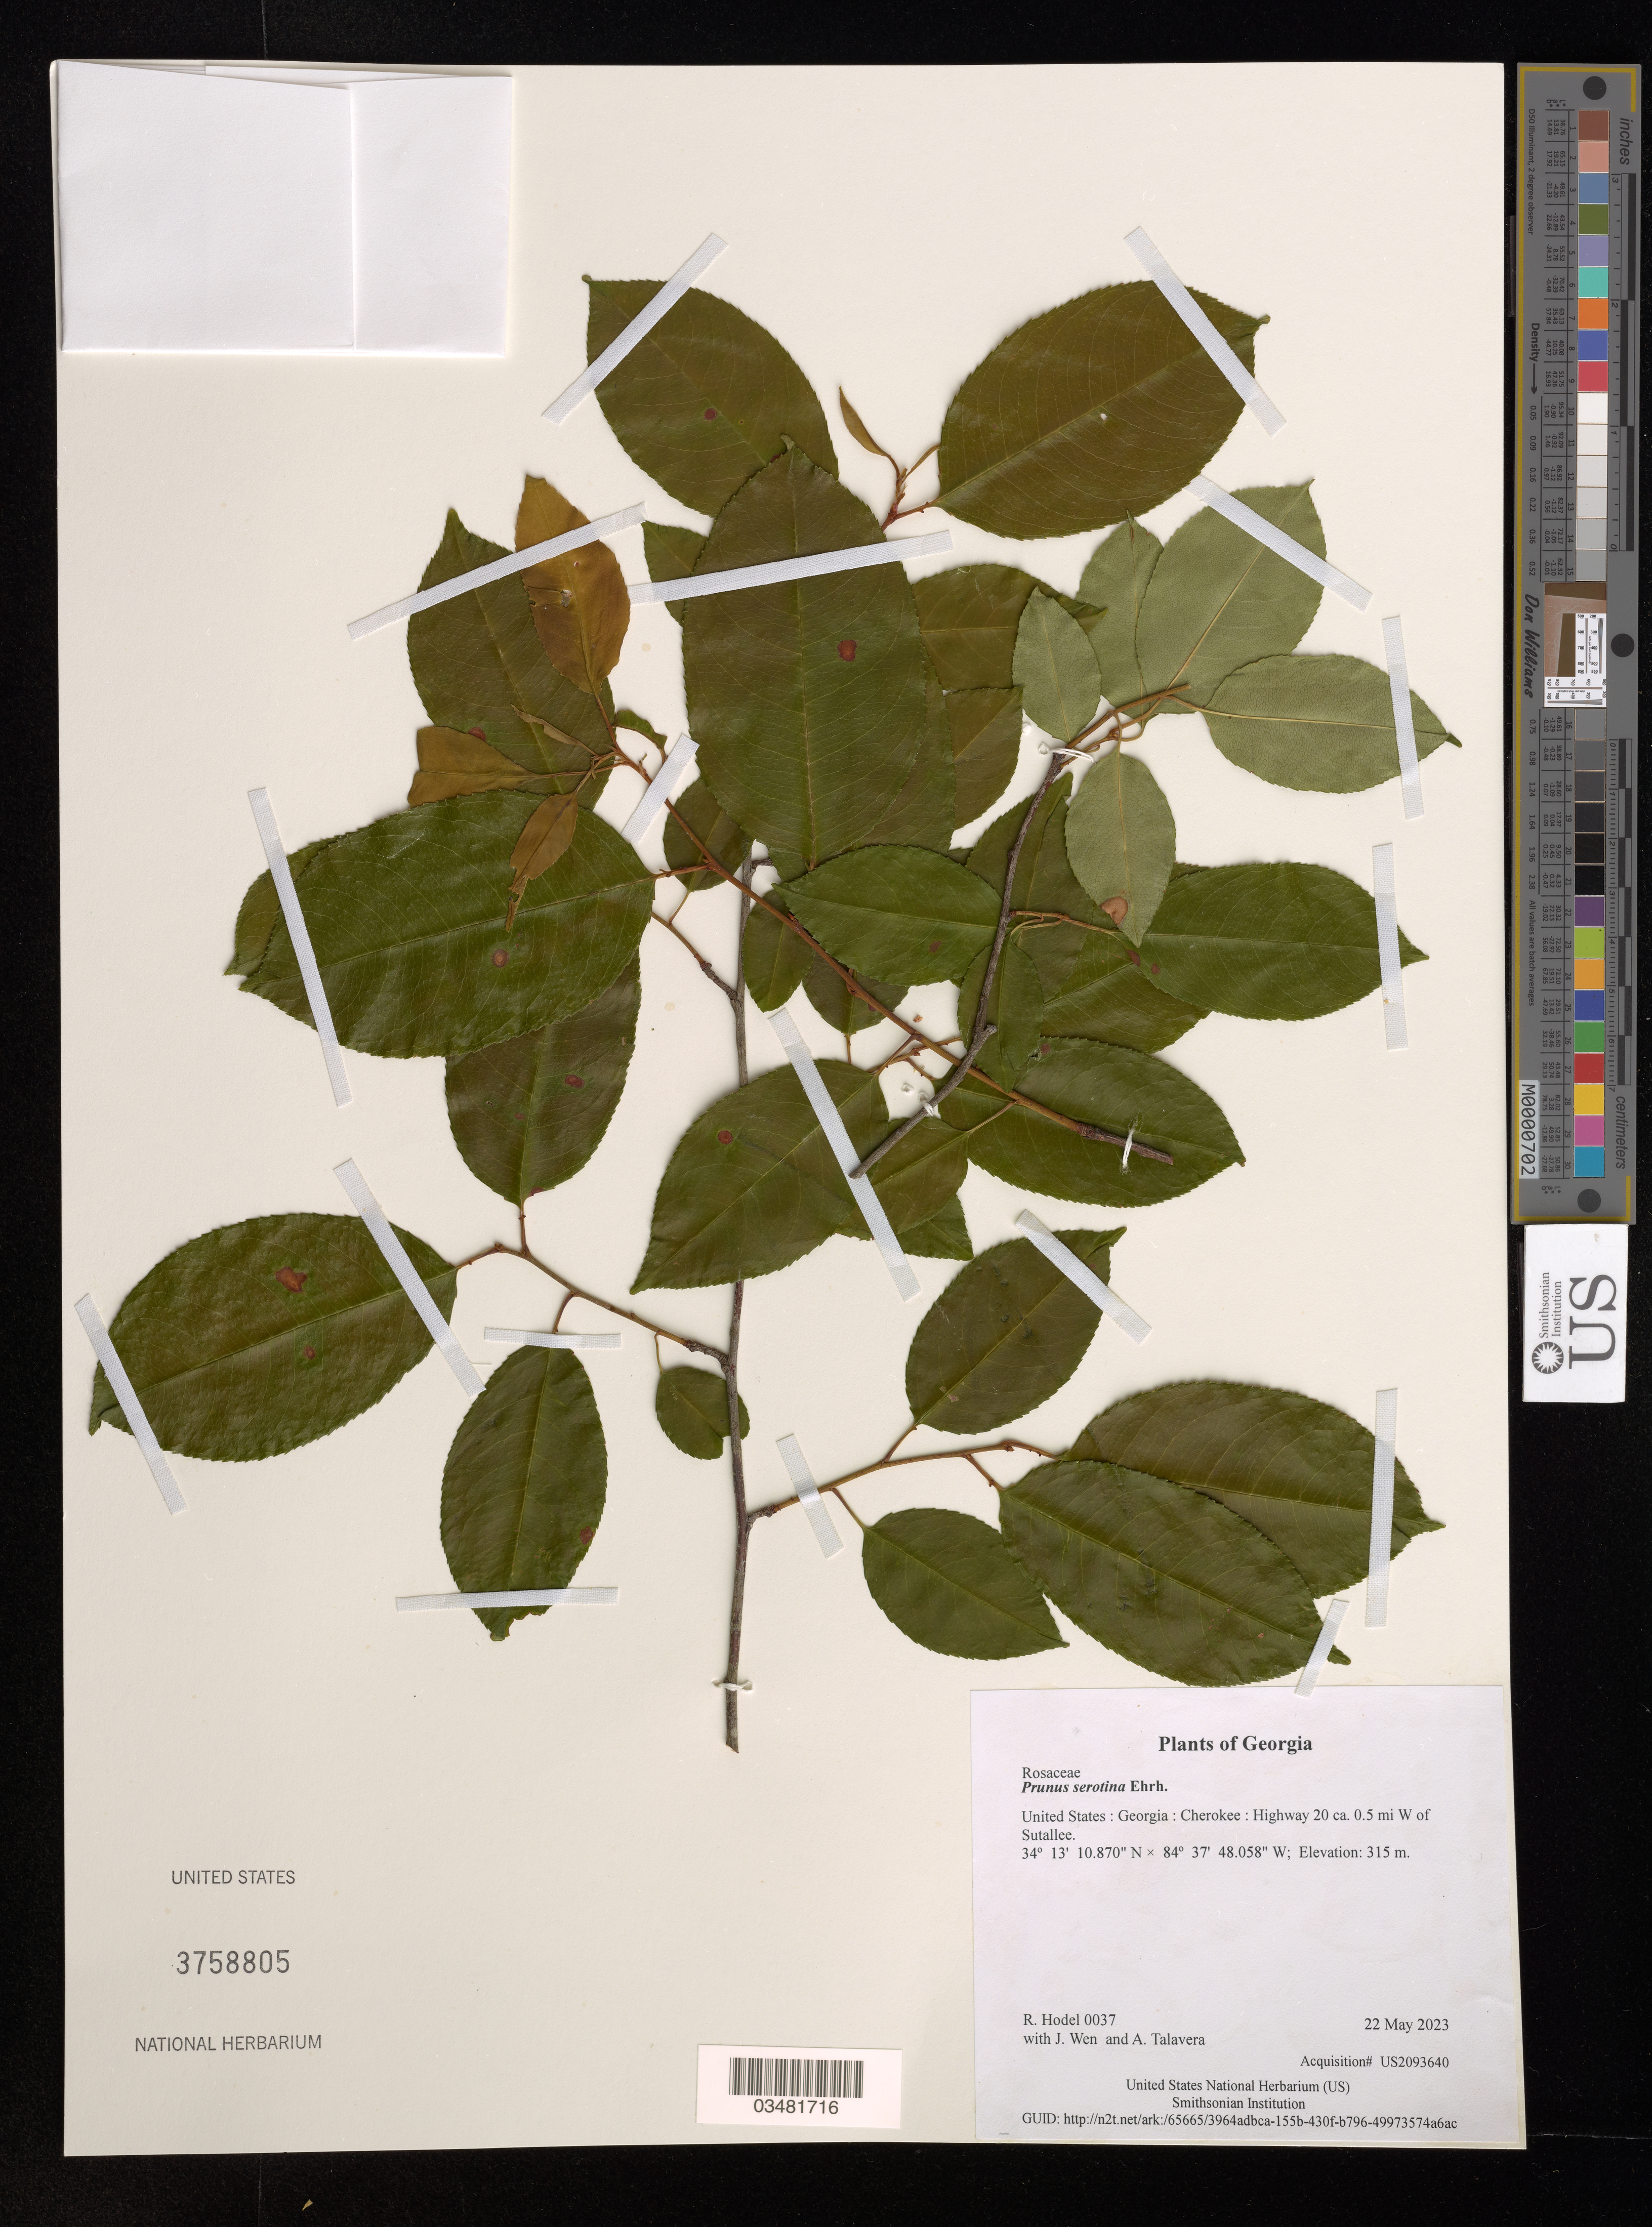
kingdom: Plantae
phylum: Tracheophyta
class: Magnoliopsida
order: Rosales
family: Rosaceae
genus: Prunus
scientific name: Prunus serotina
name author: Ehrh.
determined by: Hodel, Richard G. J.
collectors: R. Hodel, J. Wen & A. Talavera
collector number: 0037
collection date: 2023-05-22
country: United States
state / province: Georgia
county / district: Cherokee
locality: Highway 20 ca. 0.5 mi W of Sutallee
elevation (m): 315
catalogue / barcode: US 3758805